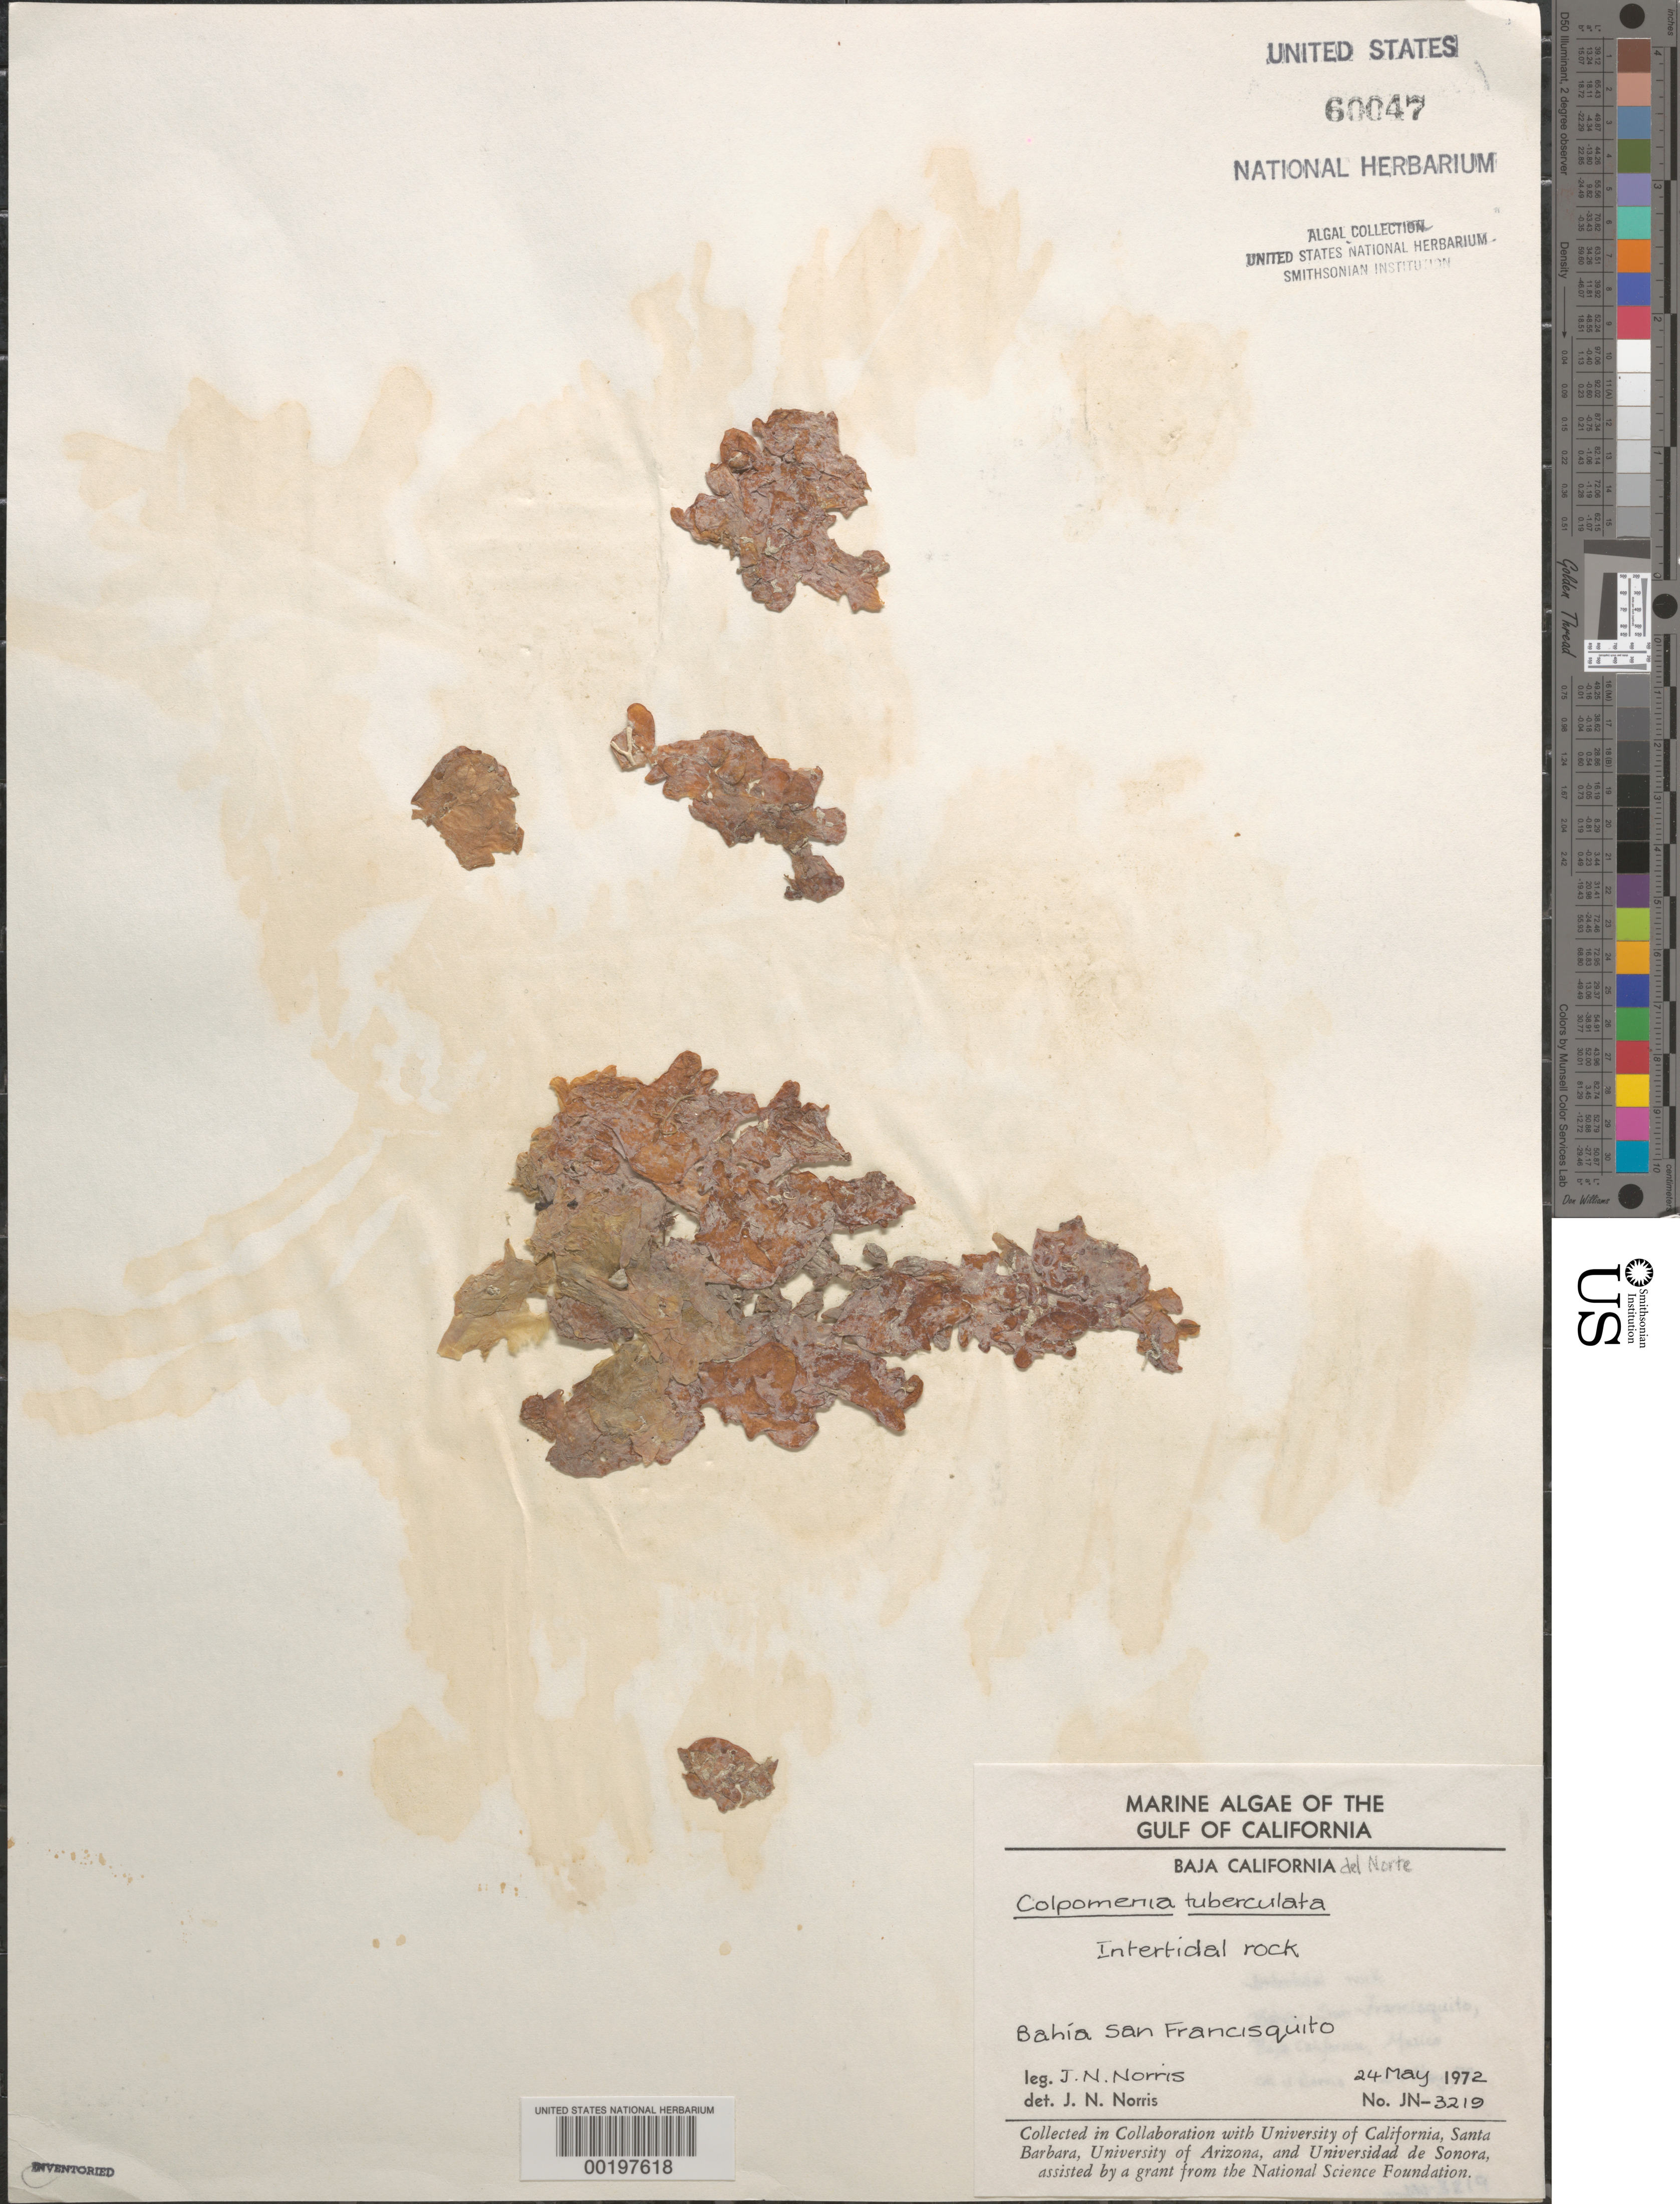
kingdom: Chromista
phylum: Ochrophyta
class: Phaeophyceae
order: Scytosiphonales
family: Scytosiphonaceae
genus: Colpomenia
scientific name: Colpomenia tuberculata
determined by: Norris, James N.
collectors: J. N. Norris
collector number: JN-3219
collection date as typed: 24 May 1972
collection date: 1972-05-24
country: Mexico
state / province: Baja California Norte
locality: Bahia San Francisquito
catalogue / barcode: US 60047